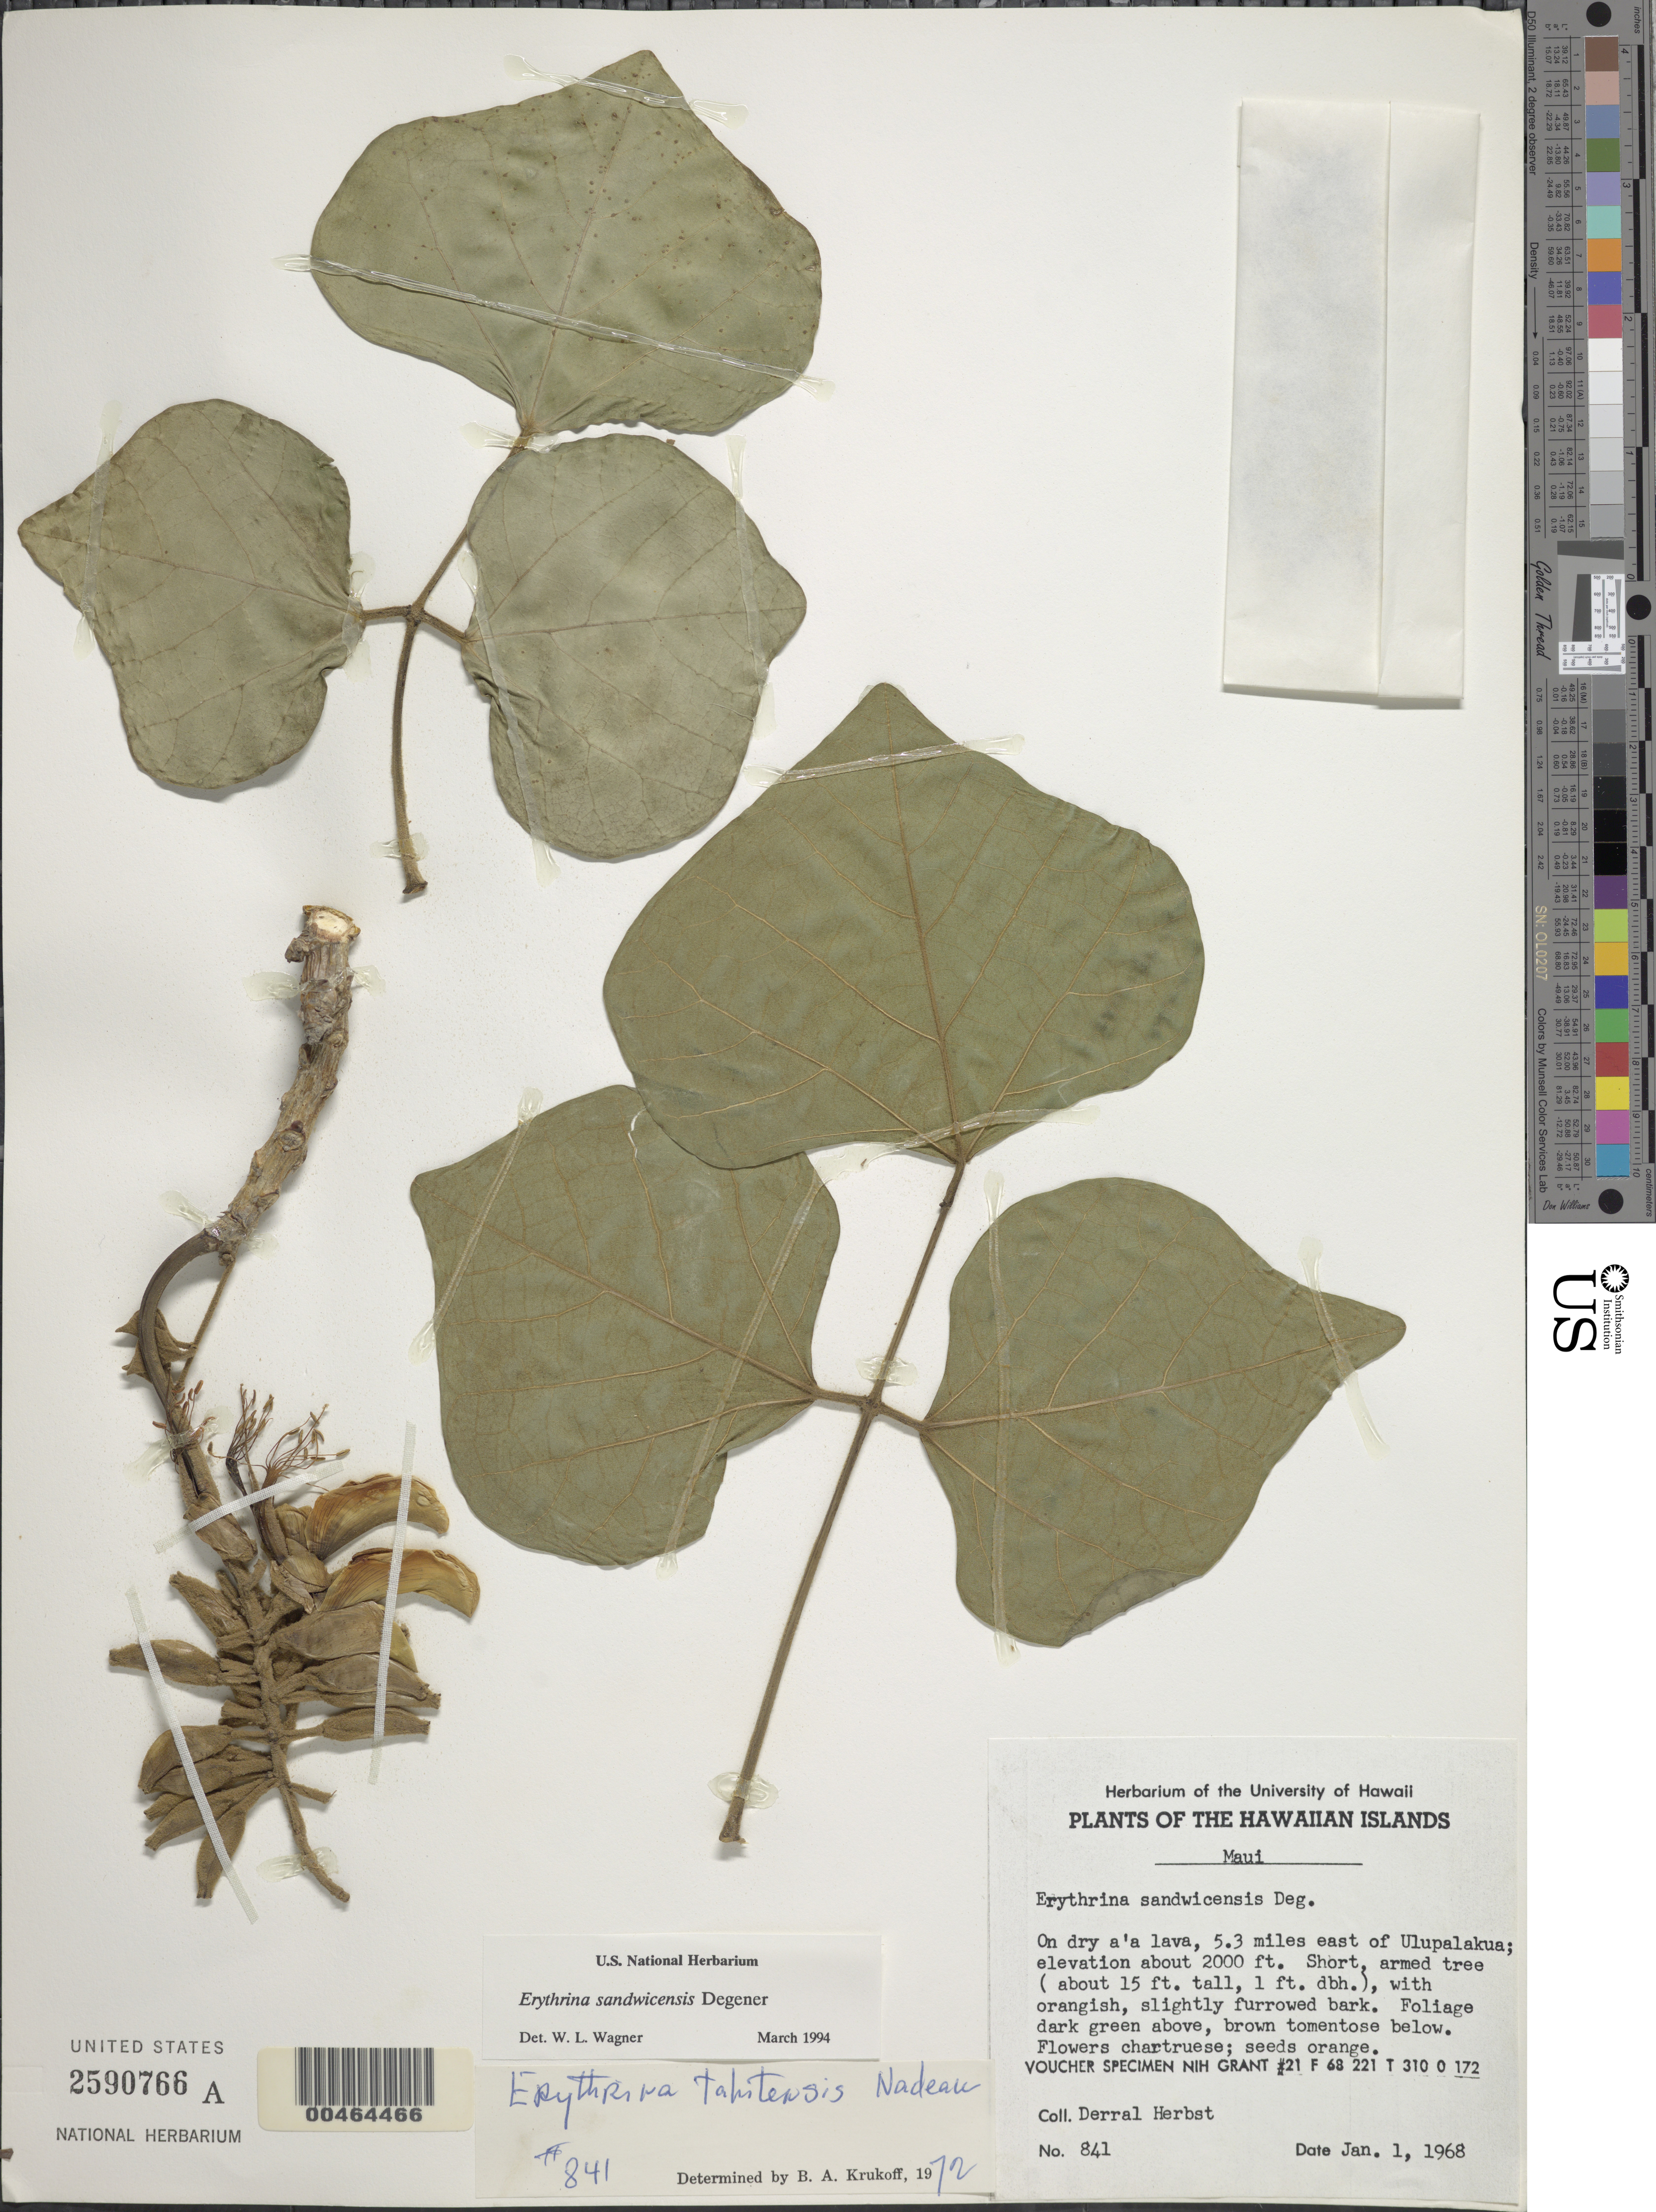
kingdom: Plantae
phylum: Tracheophyta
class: Magnoliopsida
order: Fabales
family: Fabaceae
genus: Erythrina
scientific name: Erythrina sandwicensis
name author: O. Deg.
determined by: Wagner, W. L., (BOT), Smithsonian Institution - National Museum of Natural History (UNITED STATES)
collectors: D. R. Herbst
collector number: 841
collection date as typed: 1 Jan 1968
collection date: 1968-01-01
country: United States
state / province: Hawaii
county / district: Maui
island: Maui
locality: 5.3 miles east of Ulupalakua.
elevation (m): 610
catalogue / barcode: US 2590766A